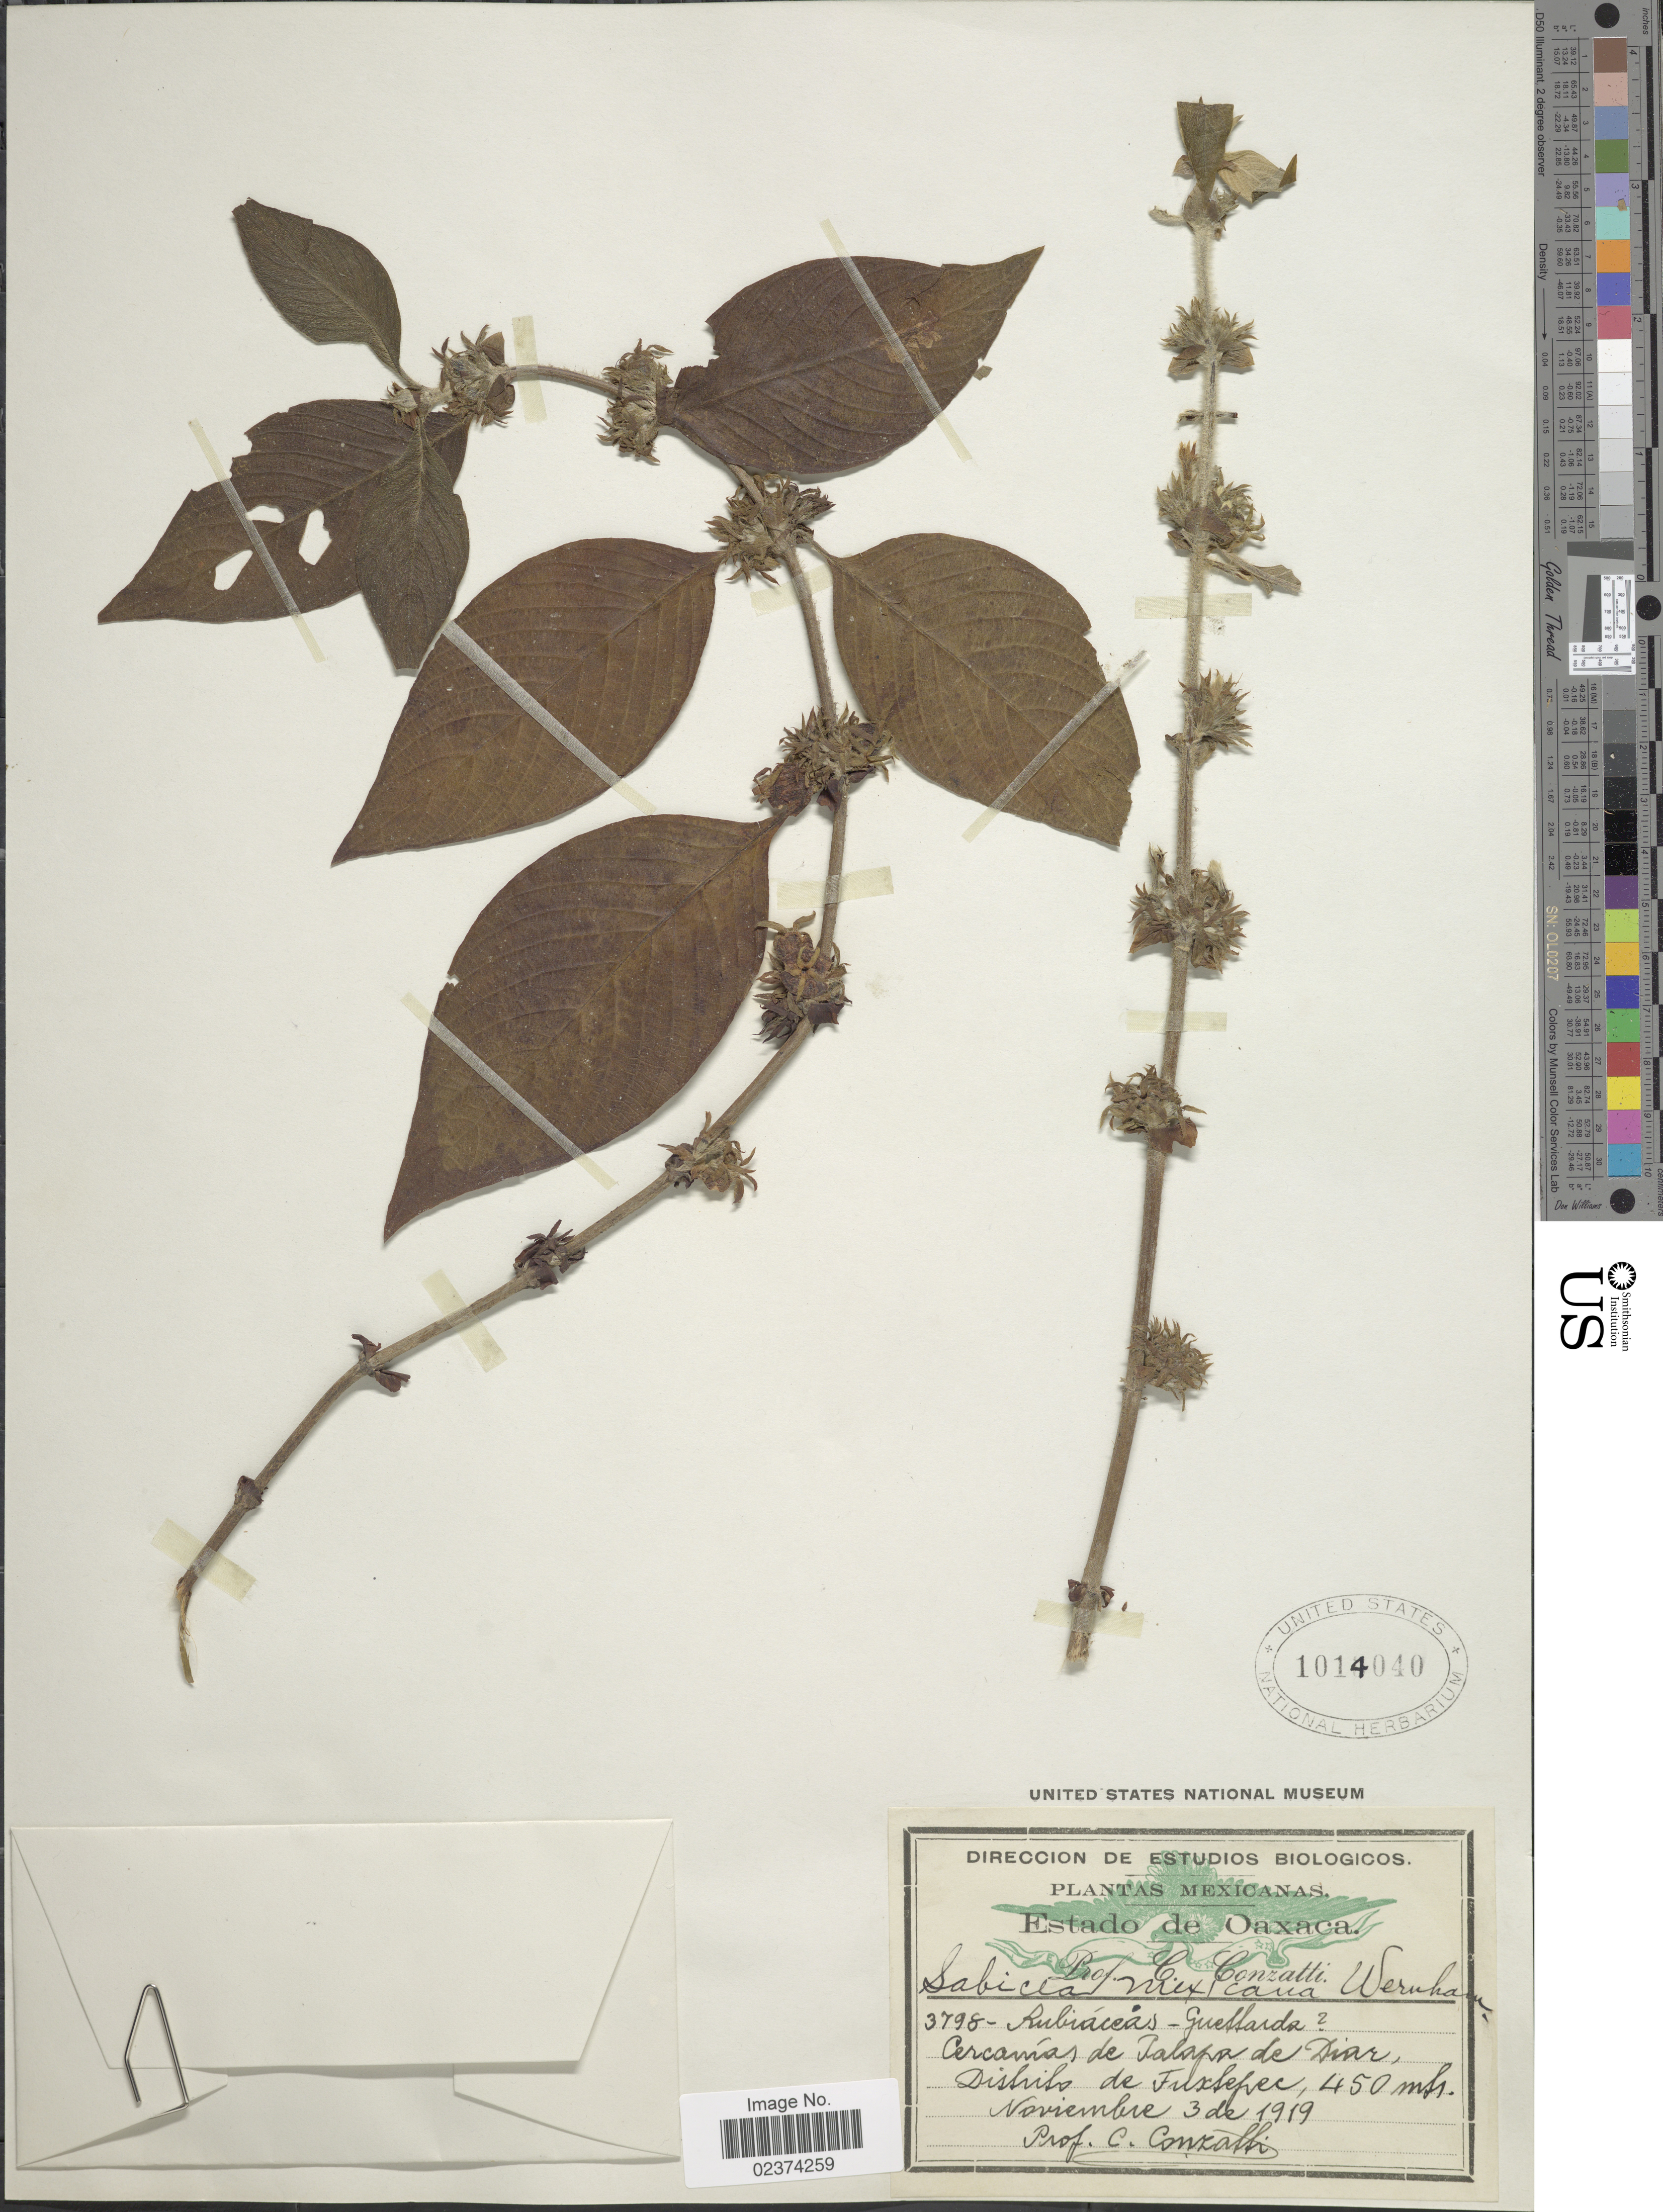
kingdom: Plantae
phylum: Tracheophyta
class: Magnoliopsida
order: Gentianales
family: Rubiaceae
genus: Sabicea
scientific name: Sabicea mexicana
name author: Wernham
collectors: C. Conzatti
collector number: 3798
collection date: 1919-11-03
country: Mexico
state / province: Oaxaca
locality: Cercamás de Jalapa de Diaz, Distrito de Tuxtepec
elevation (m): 450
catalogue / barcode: US 1014040